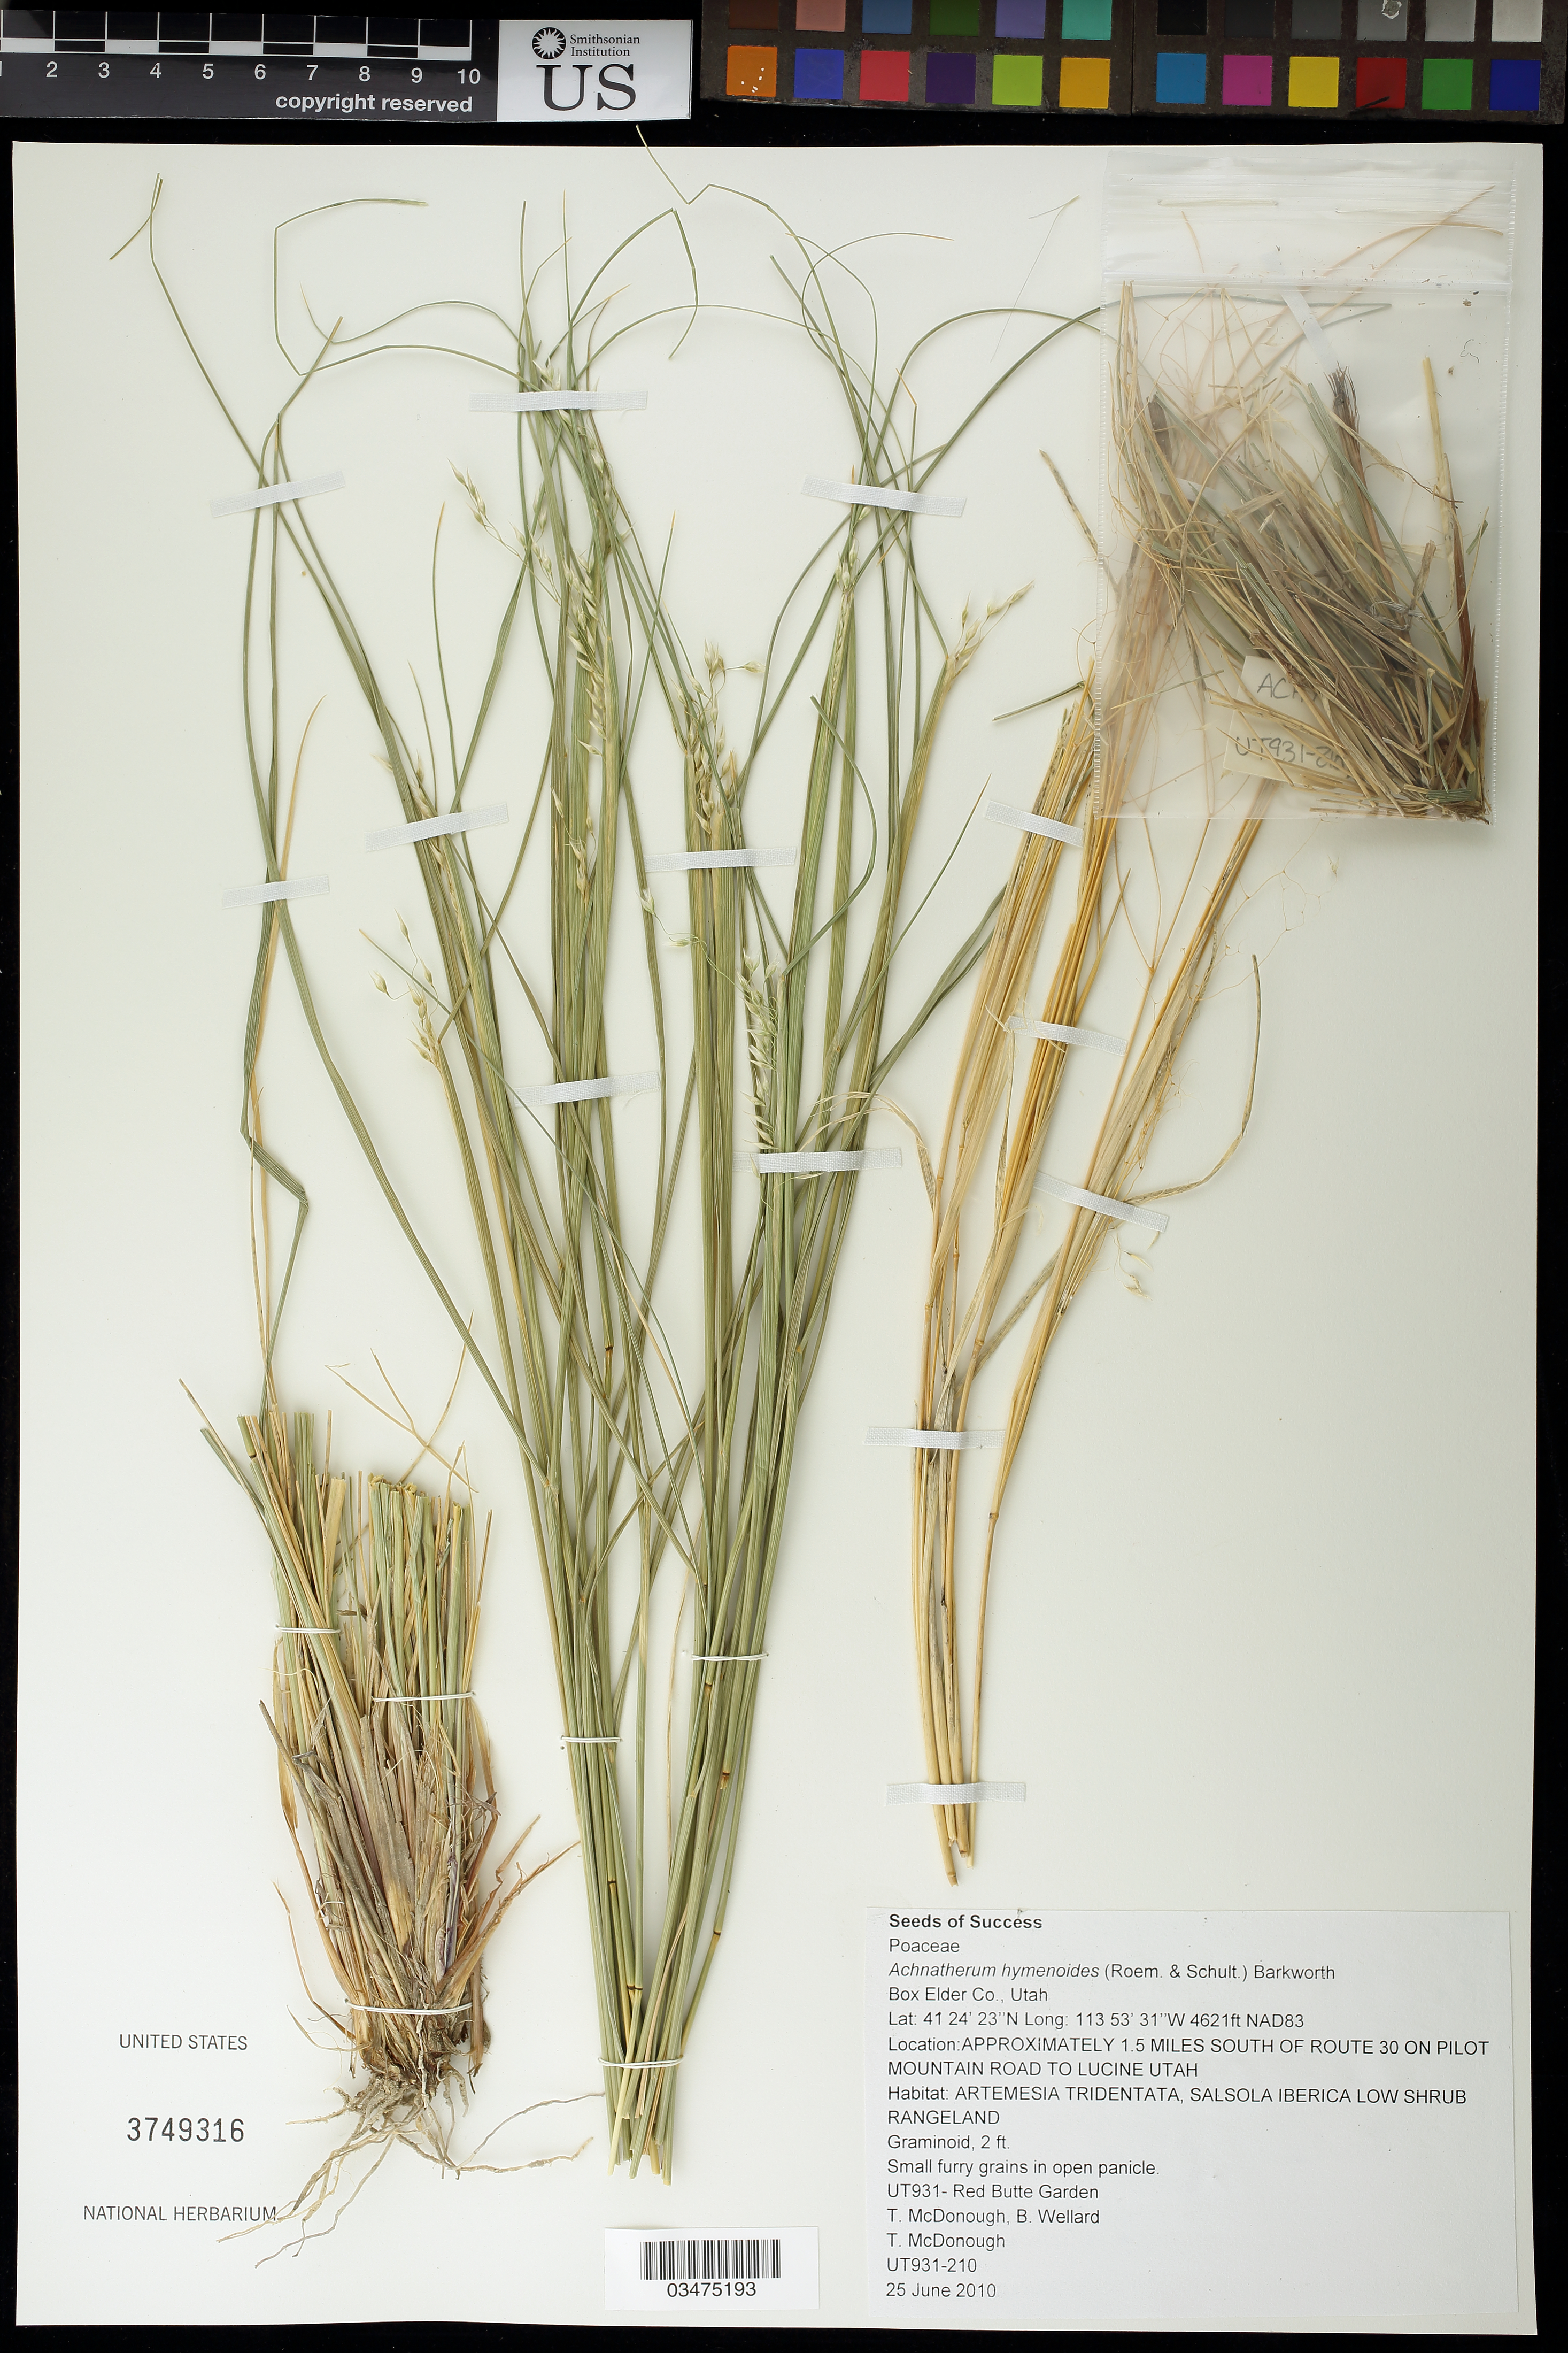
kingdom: Plantae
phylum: Tracheophyta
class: Liliopsida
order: Poales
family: Poaceae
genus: Achnatherum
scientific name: Achnatherum hymenoides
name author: (Roem. & Schult.) Barkworth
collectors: T. McDonough & B. Wellard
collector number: UT931-210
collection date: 2010-06-25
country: United States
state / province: Utah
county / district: Box Elder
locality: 1.5 mi. S of Route 30 on Pilot Mountain Rd to Lucine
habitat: Low shrub rangeland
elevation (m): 1408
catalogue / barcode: US 3749316